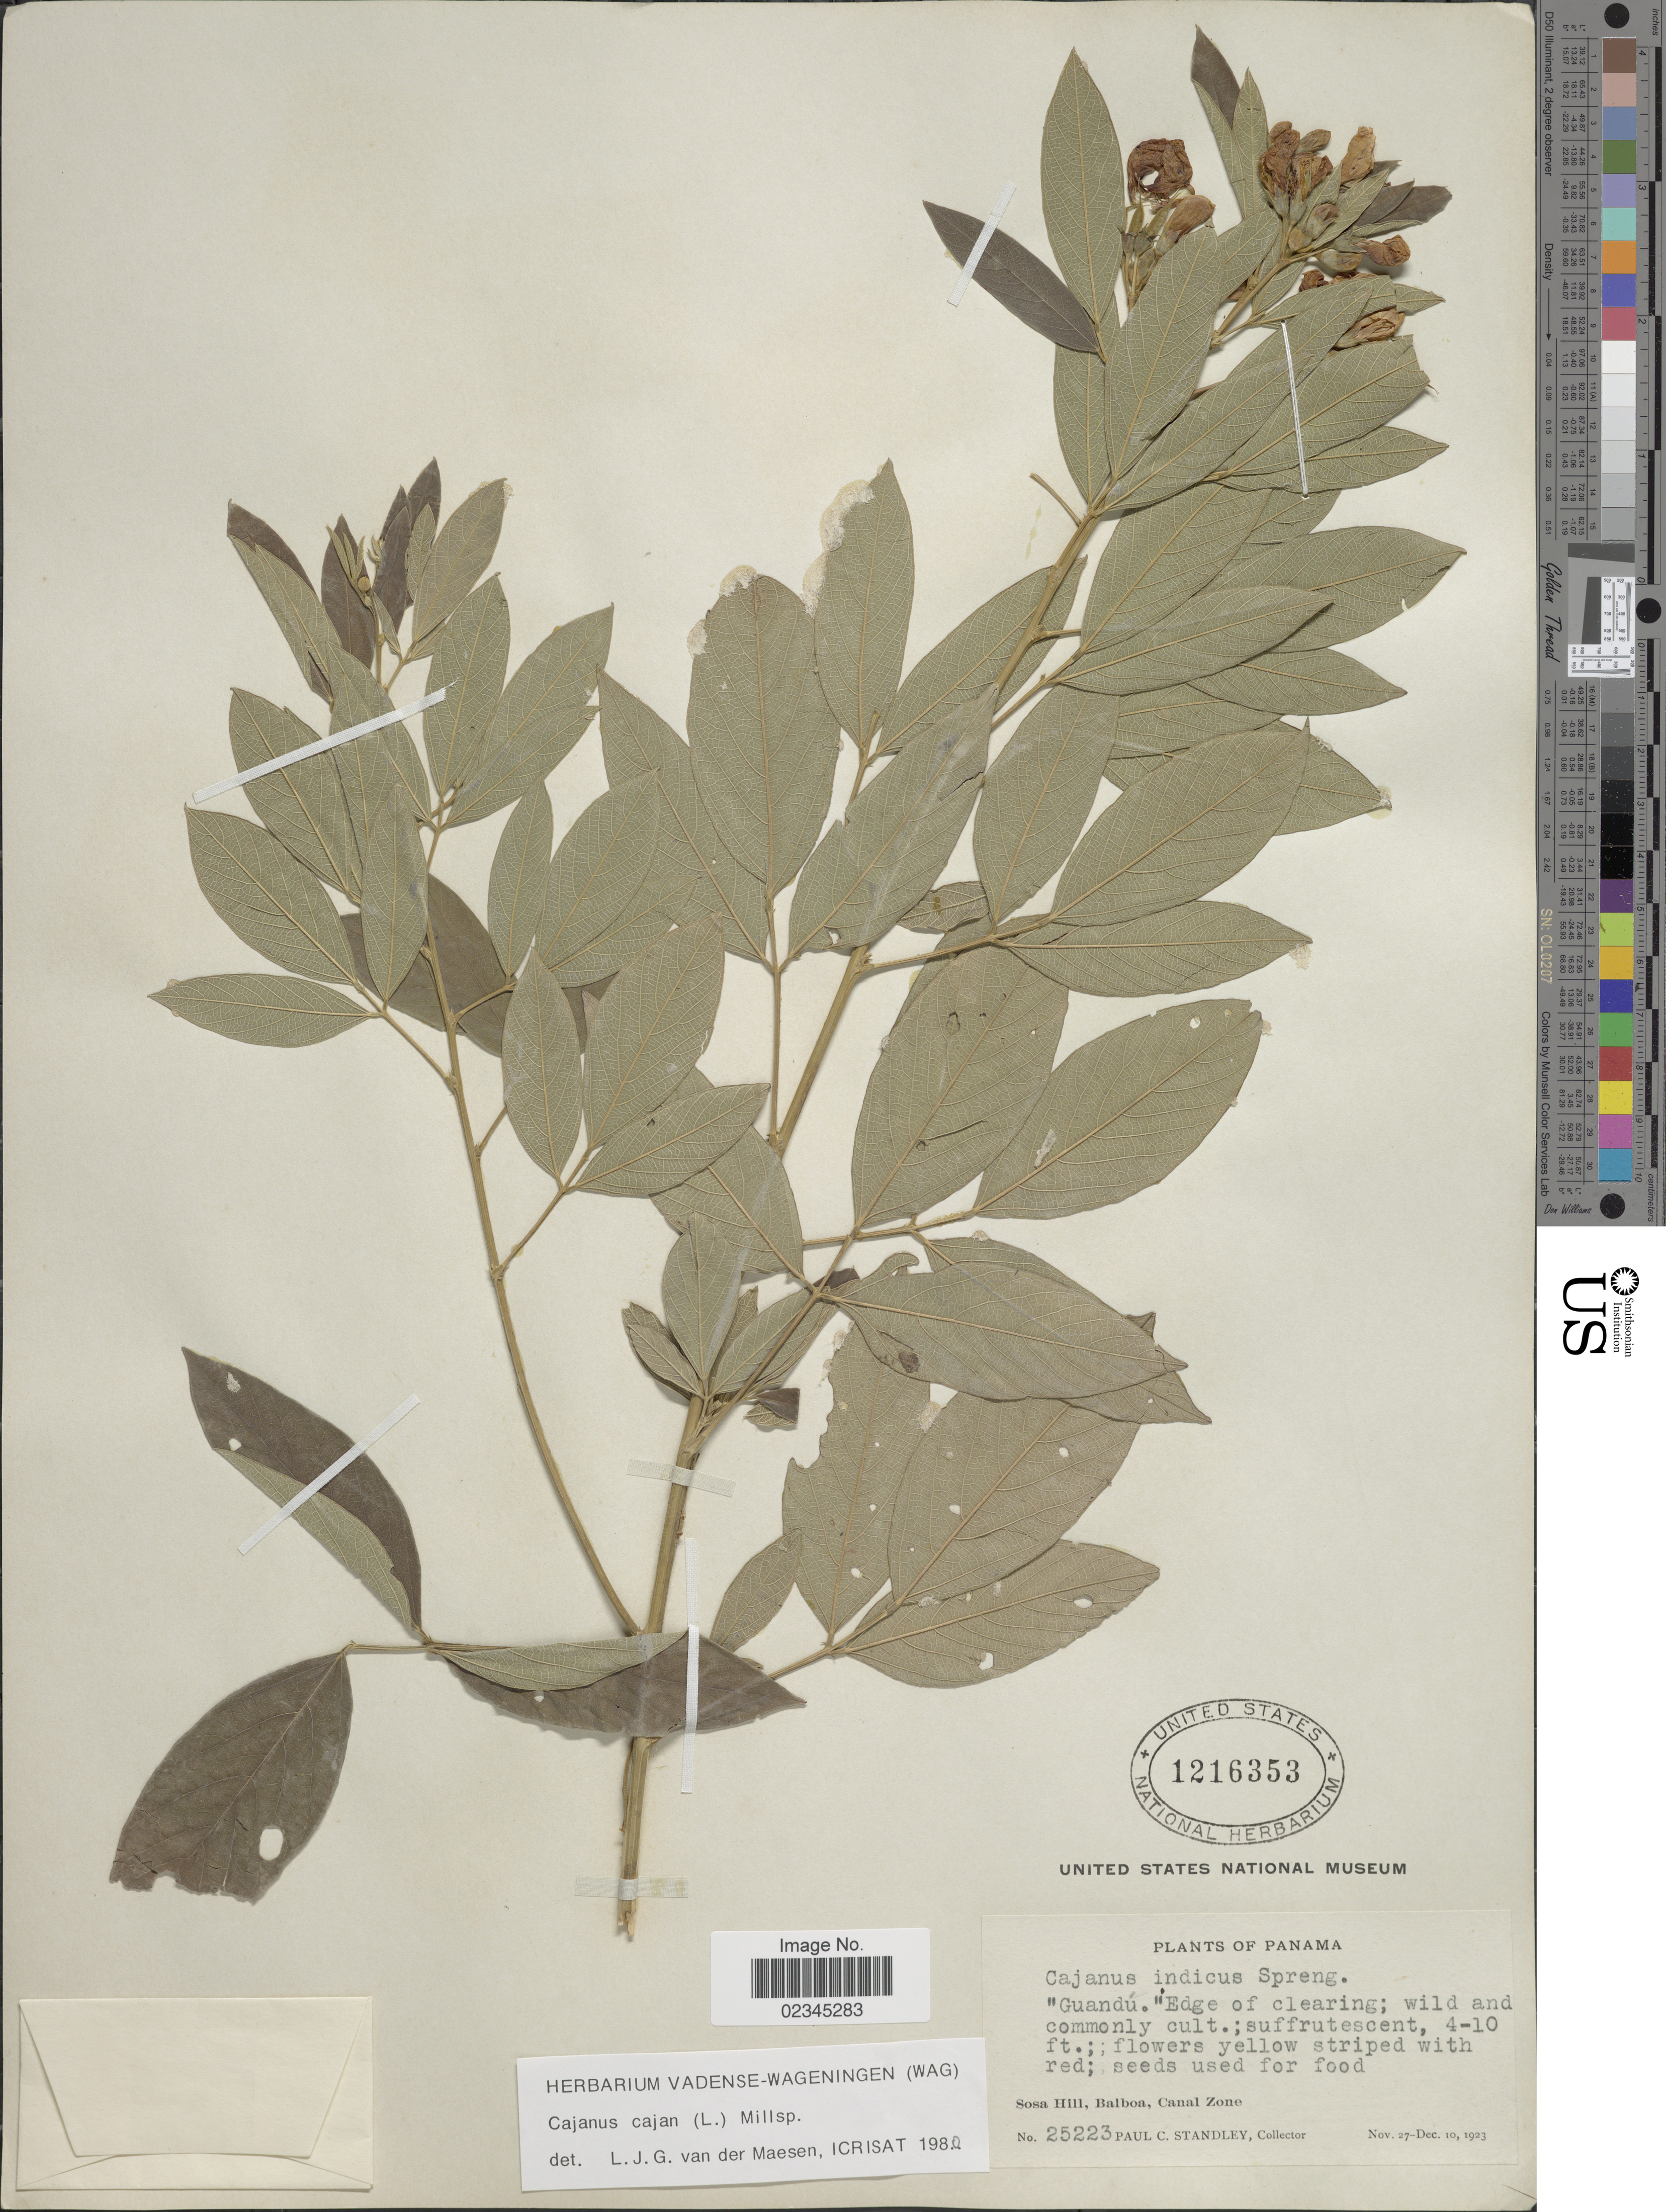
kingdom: Plantae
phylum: Tracheophyta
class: Magnoliopsida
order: Fabales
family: Fabaceae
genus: Cajanus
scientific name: Cajanus cajan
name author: (L.) Huth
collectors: P. C. Standley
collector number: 25223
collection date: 1923-11-27/1923-12-10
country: Panama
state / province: Colón / Panamá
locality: Sosa Hill, Balboa, Canal Zone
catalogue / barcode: US 1216353